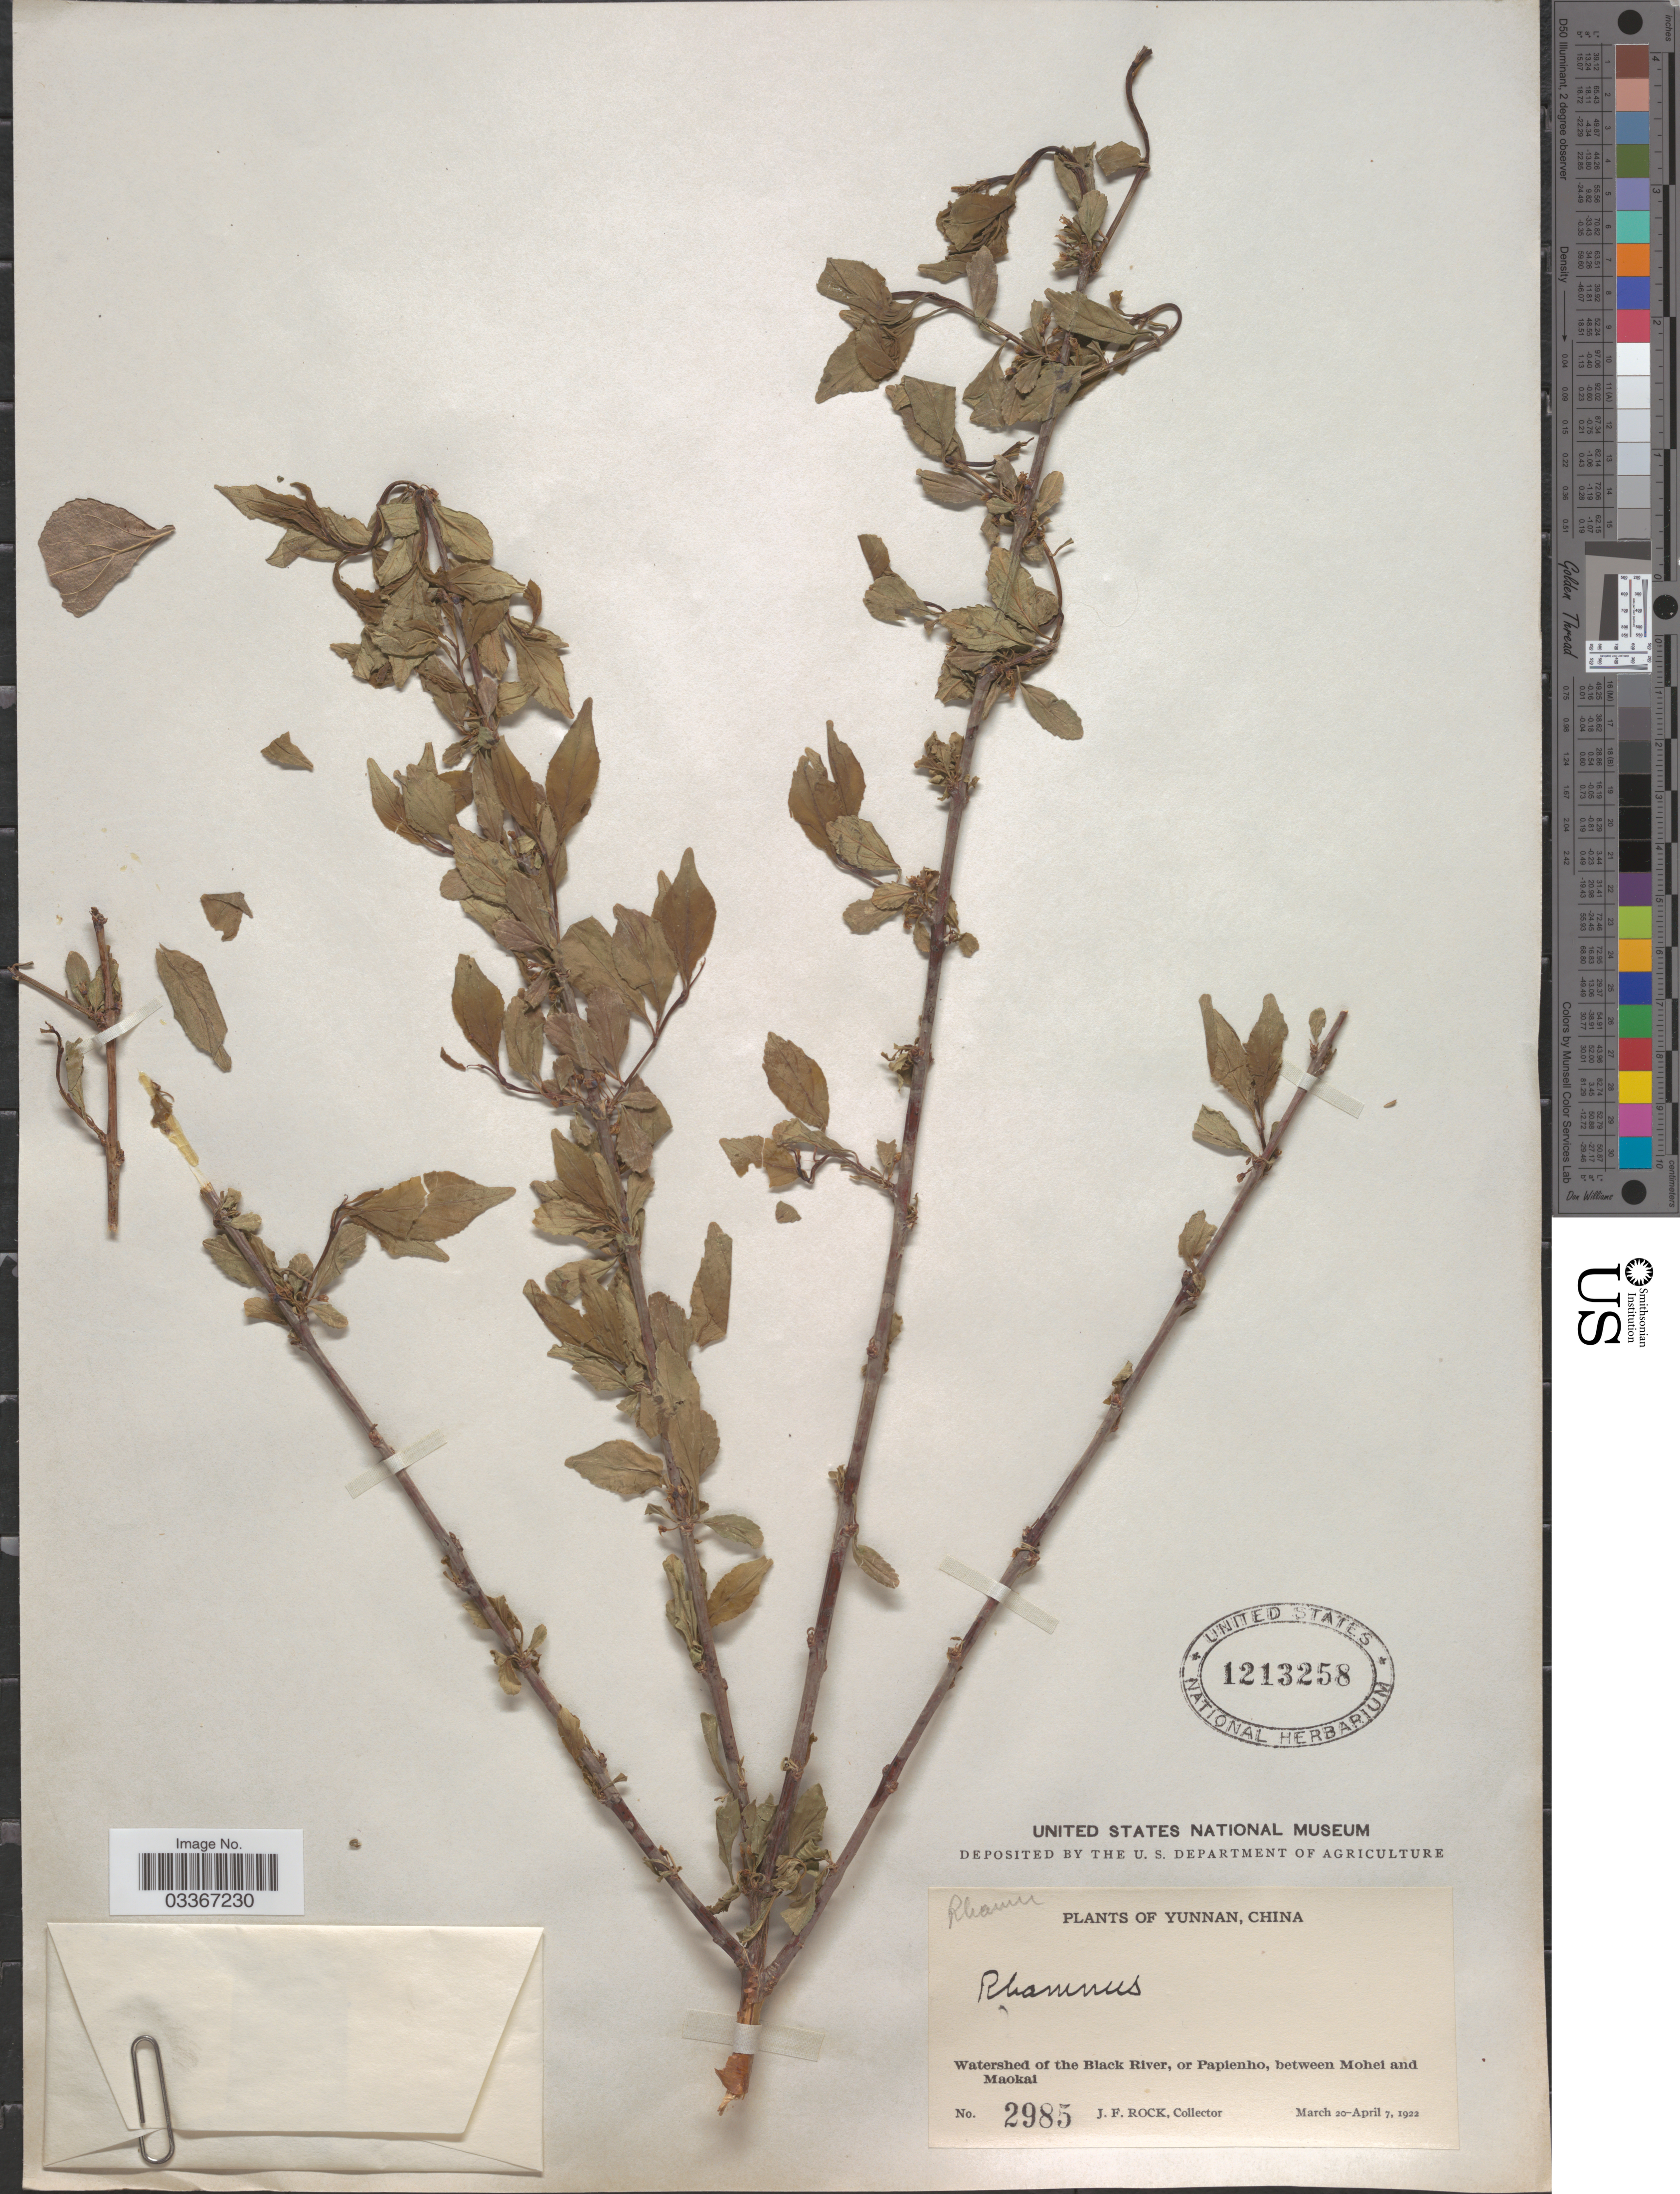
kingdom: Plantae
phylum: Tracheophyta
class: Magnoliopsida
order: Rosales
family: Rhamnaceae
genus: Rhamnus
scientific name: Rhamnus sp.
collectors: J. Rock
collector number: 2985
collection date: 1922-03-20/1922-04-07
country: China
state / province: Yunnan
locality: Watershed of the Blackwater River, or Papienho, between Mohei and Maokai.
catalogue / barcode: US 1213258